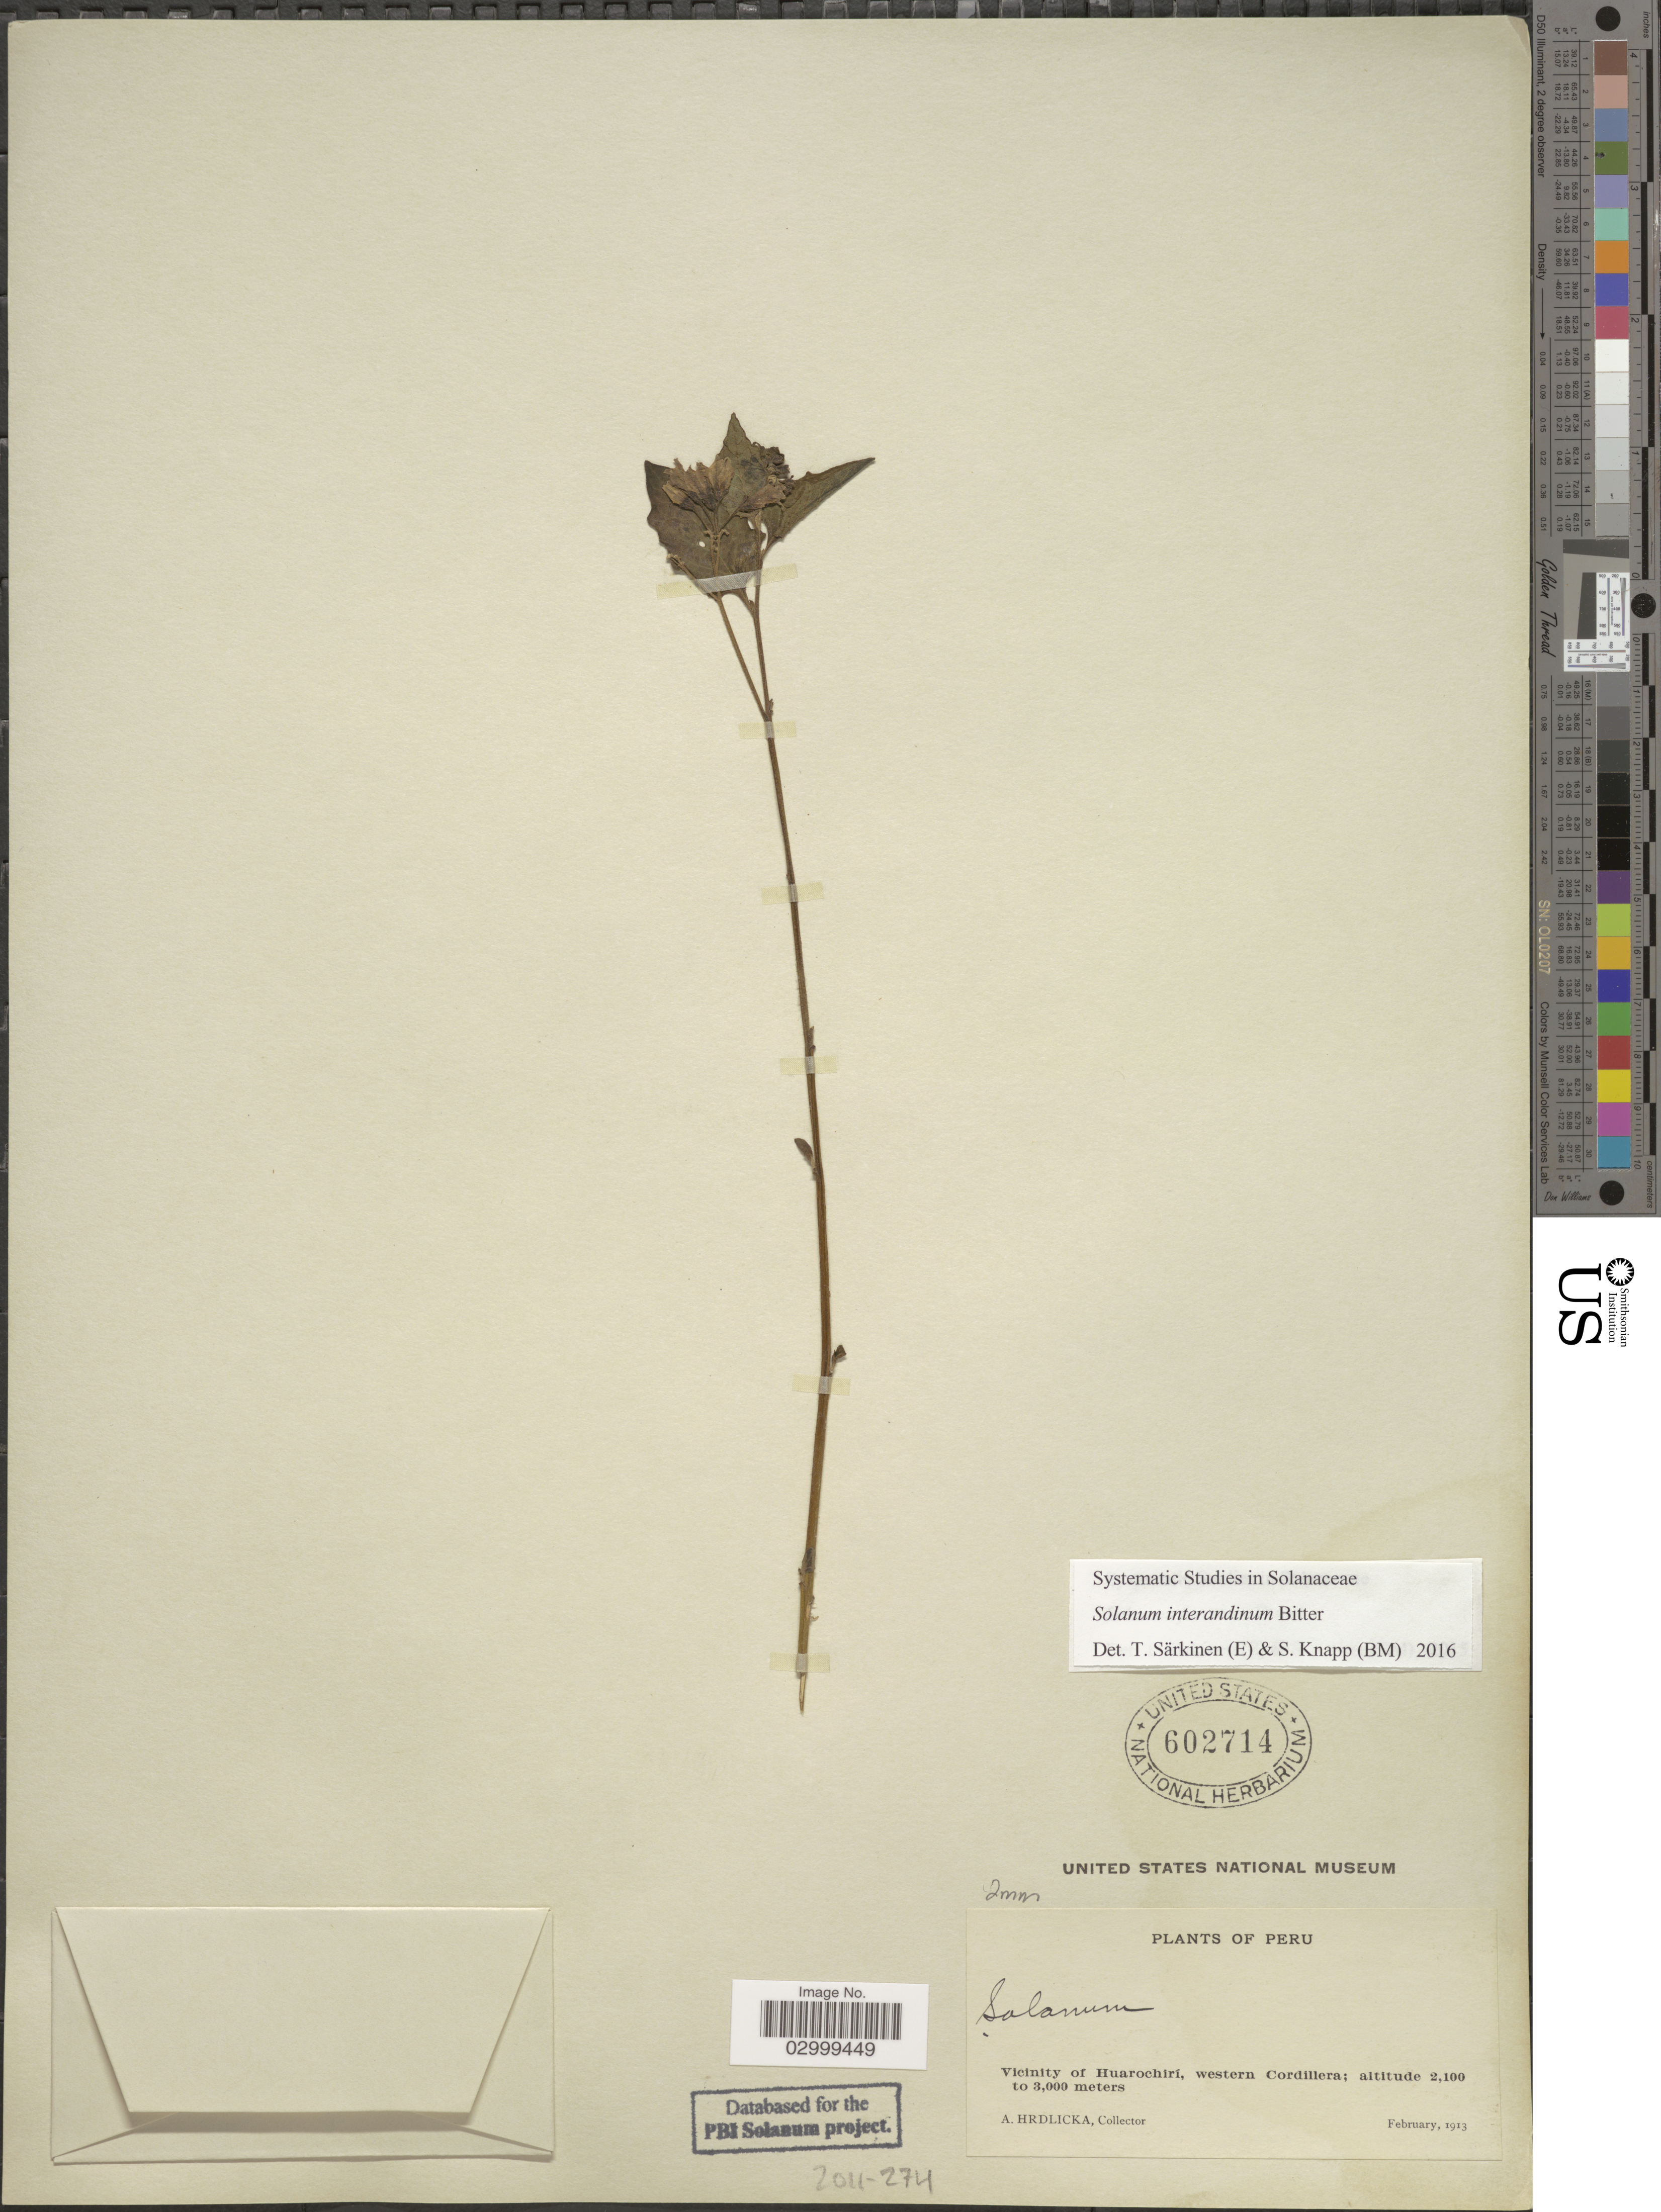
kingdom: Plantae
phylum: Tracheophyta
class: Magnoliopsida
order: Solanales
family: Solanaceae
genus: Solanum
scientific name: Solanum interandinum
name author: Bitter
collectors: A. Hrdlicka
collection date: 1913-02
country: Peru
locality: Vicinity of Huarochirí, western Cordillera.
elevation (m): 2100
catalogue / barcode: US 602714